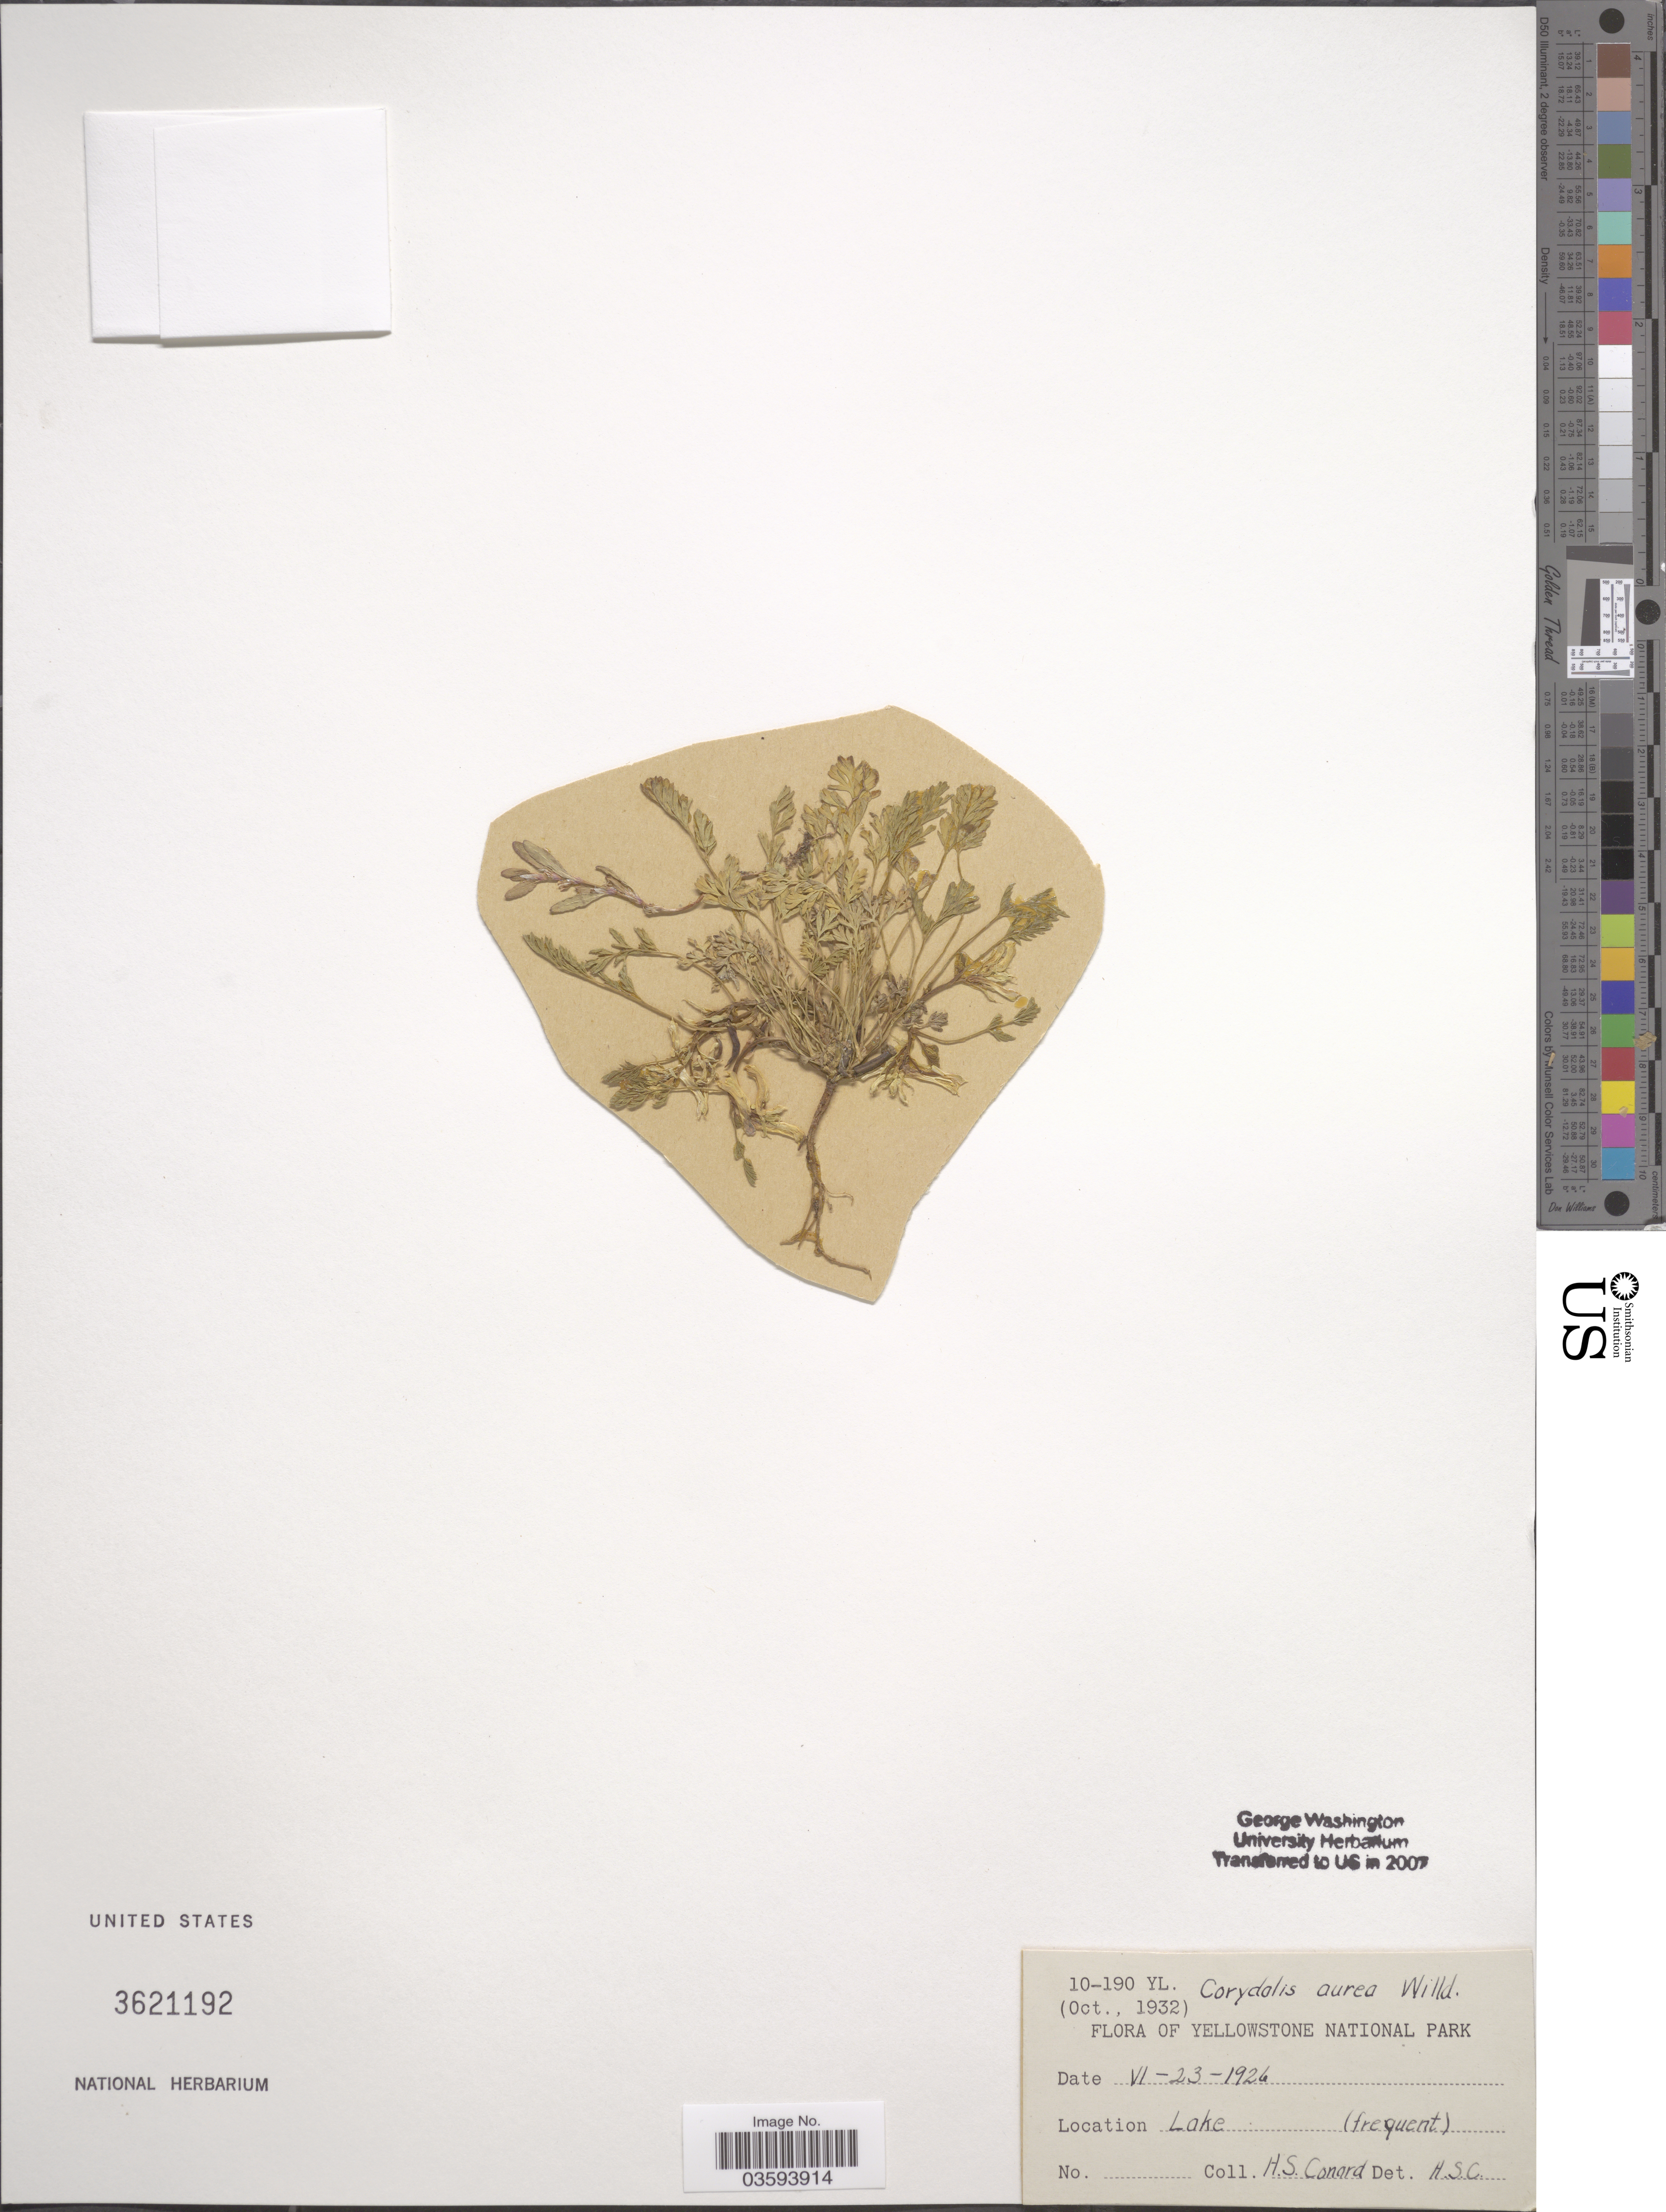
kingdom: Plantae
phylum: Tracheophyta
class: Magnoliopsida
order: Ranunculales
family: Papaveraceae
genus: Corydalis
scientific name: Corydalis aurea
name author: Willd.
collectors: H. S. Conard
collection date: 1926-06-23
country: United States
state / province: Wyoming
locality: Yellowstone National Park. Lake.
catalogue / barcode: US 3621192